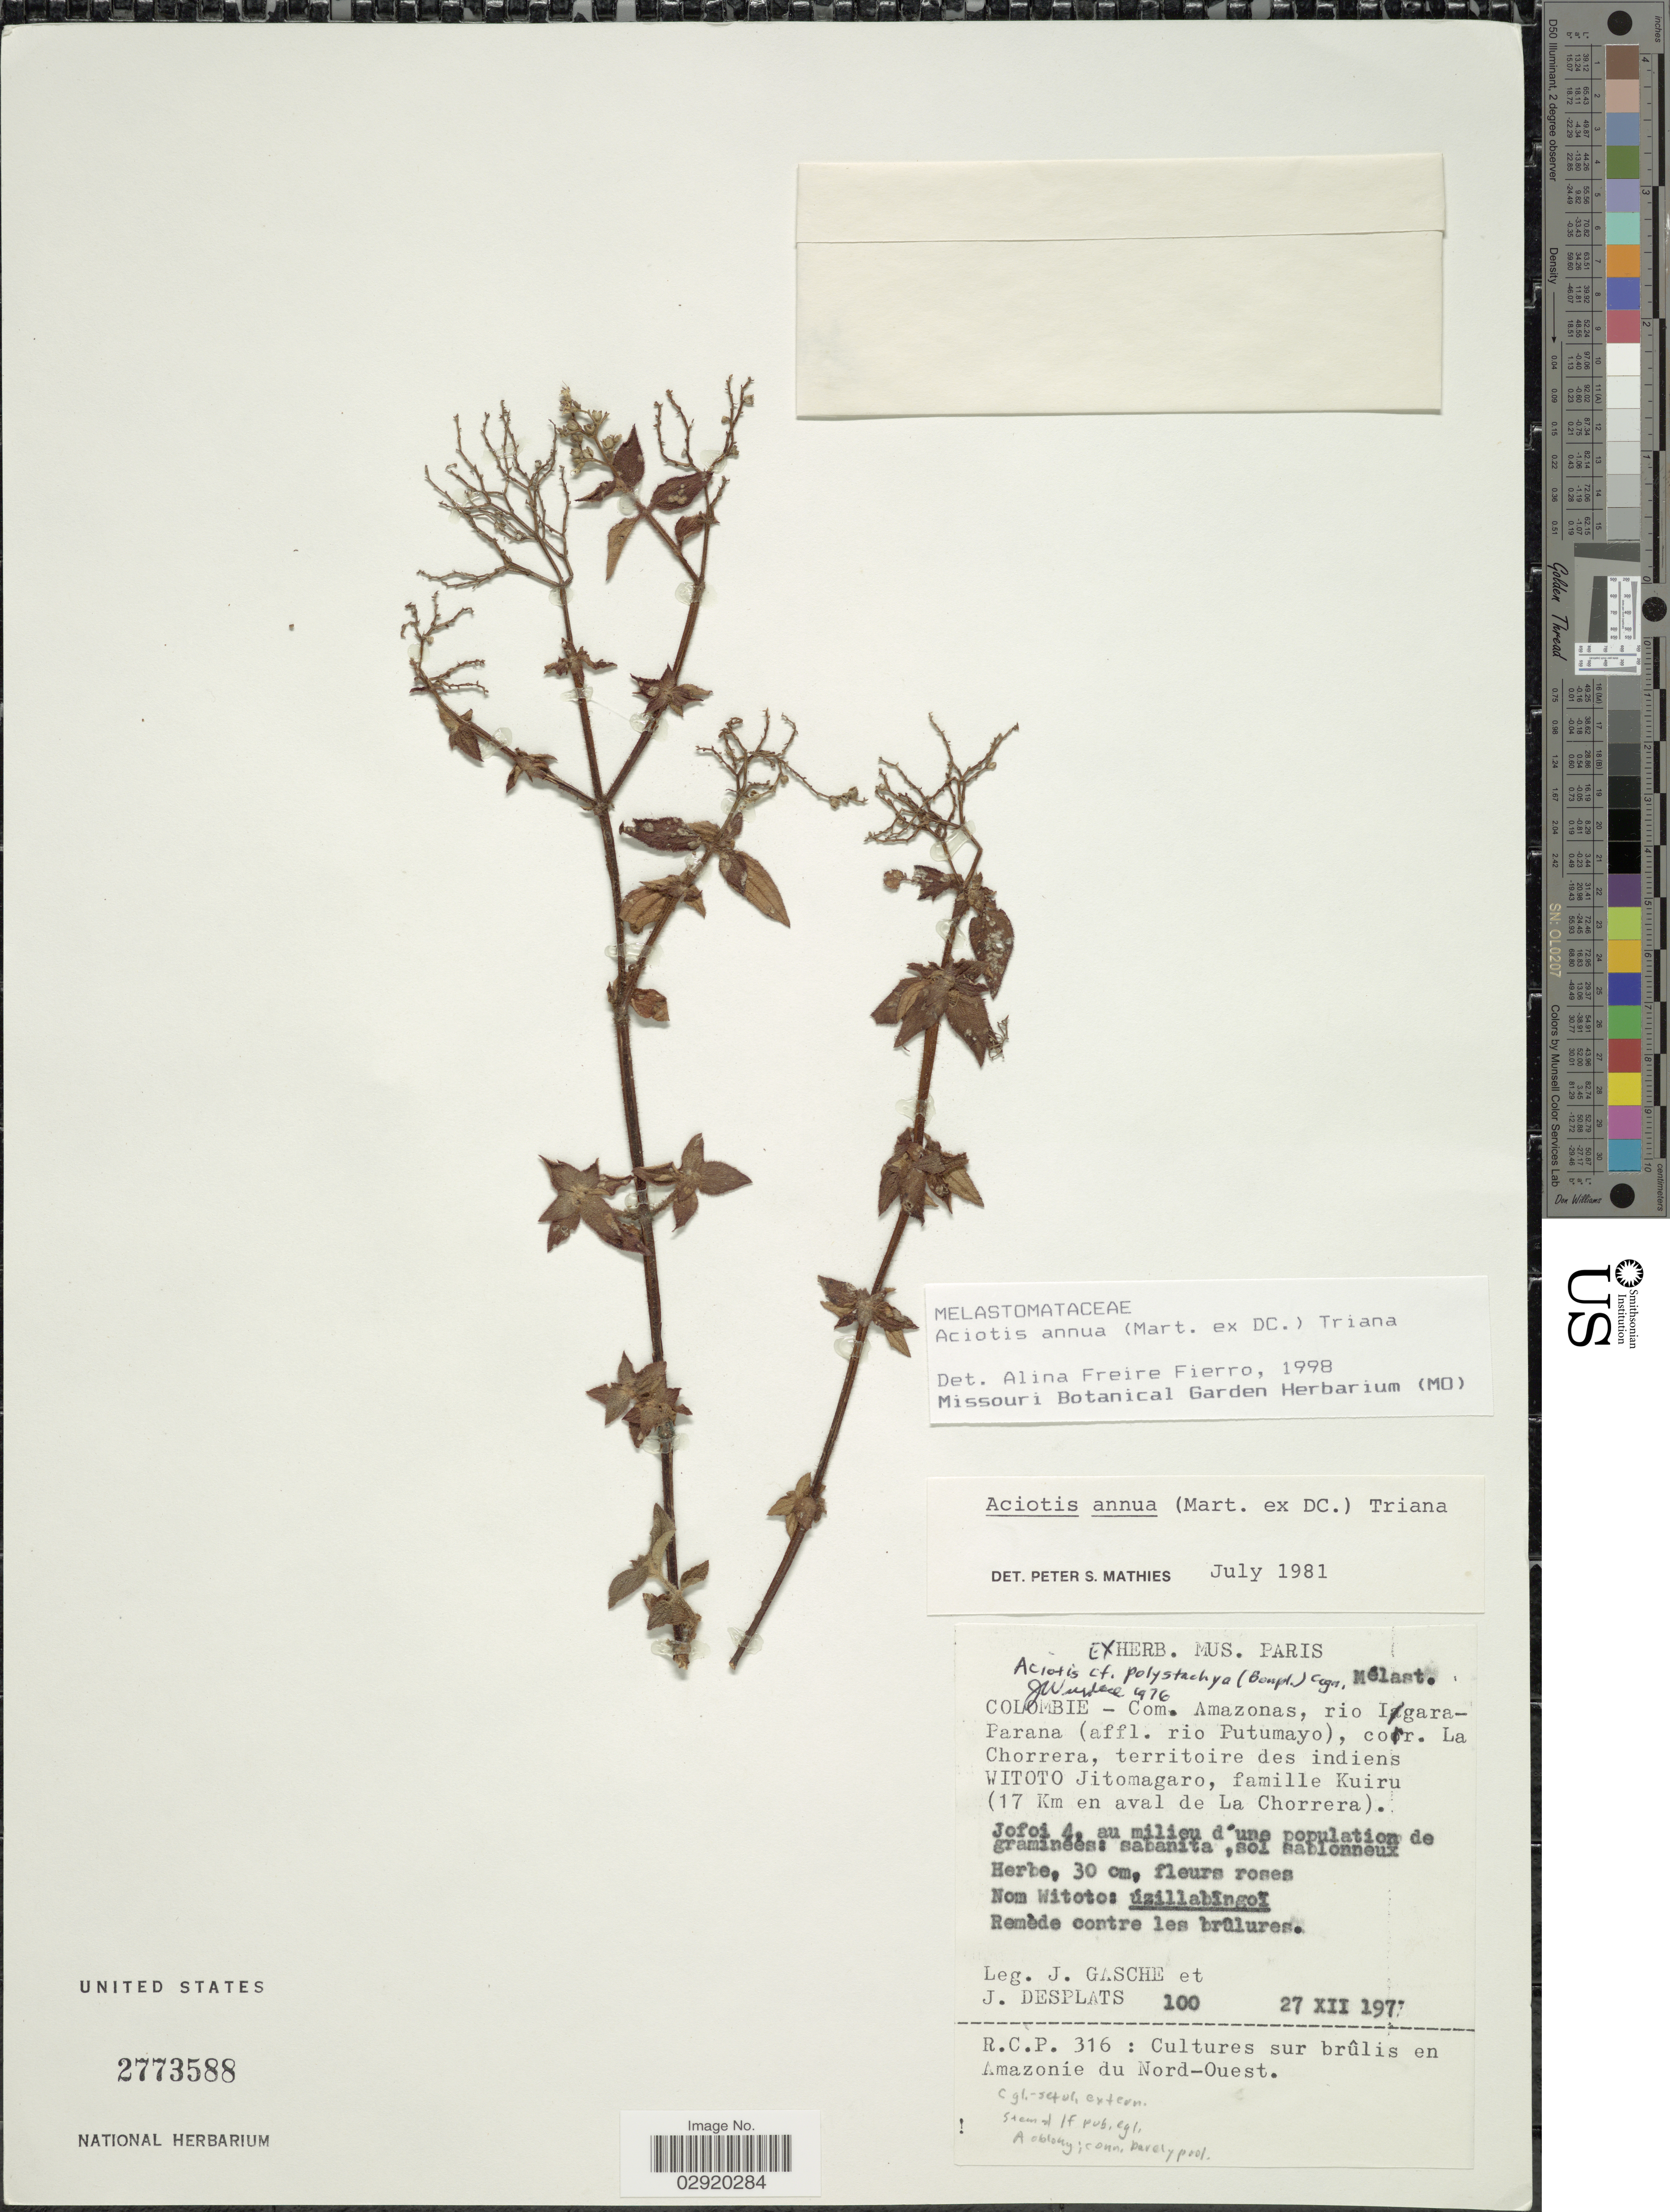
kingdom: Plantae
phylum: Tracheophyta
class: Magnoliopsida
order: Myrtales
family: Melastomataceae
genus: Aciotis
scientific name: Aciotis annua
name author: (Mart. ex DC.) Triana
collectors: J. Gasche & J. Desplats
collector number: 100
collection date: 1977-12-27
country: Colombia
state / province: Amazônas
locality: Com. Amazonas, rio Igara - Parana (affl. rio Putumayo), corr. La Chorrera, territoire des indiens WITOTO Jitomagaro, famille Kuiru (17 Km en aval de La Chorrera). Jofoi 4.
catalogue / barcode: US 2773588